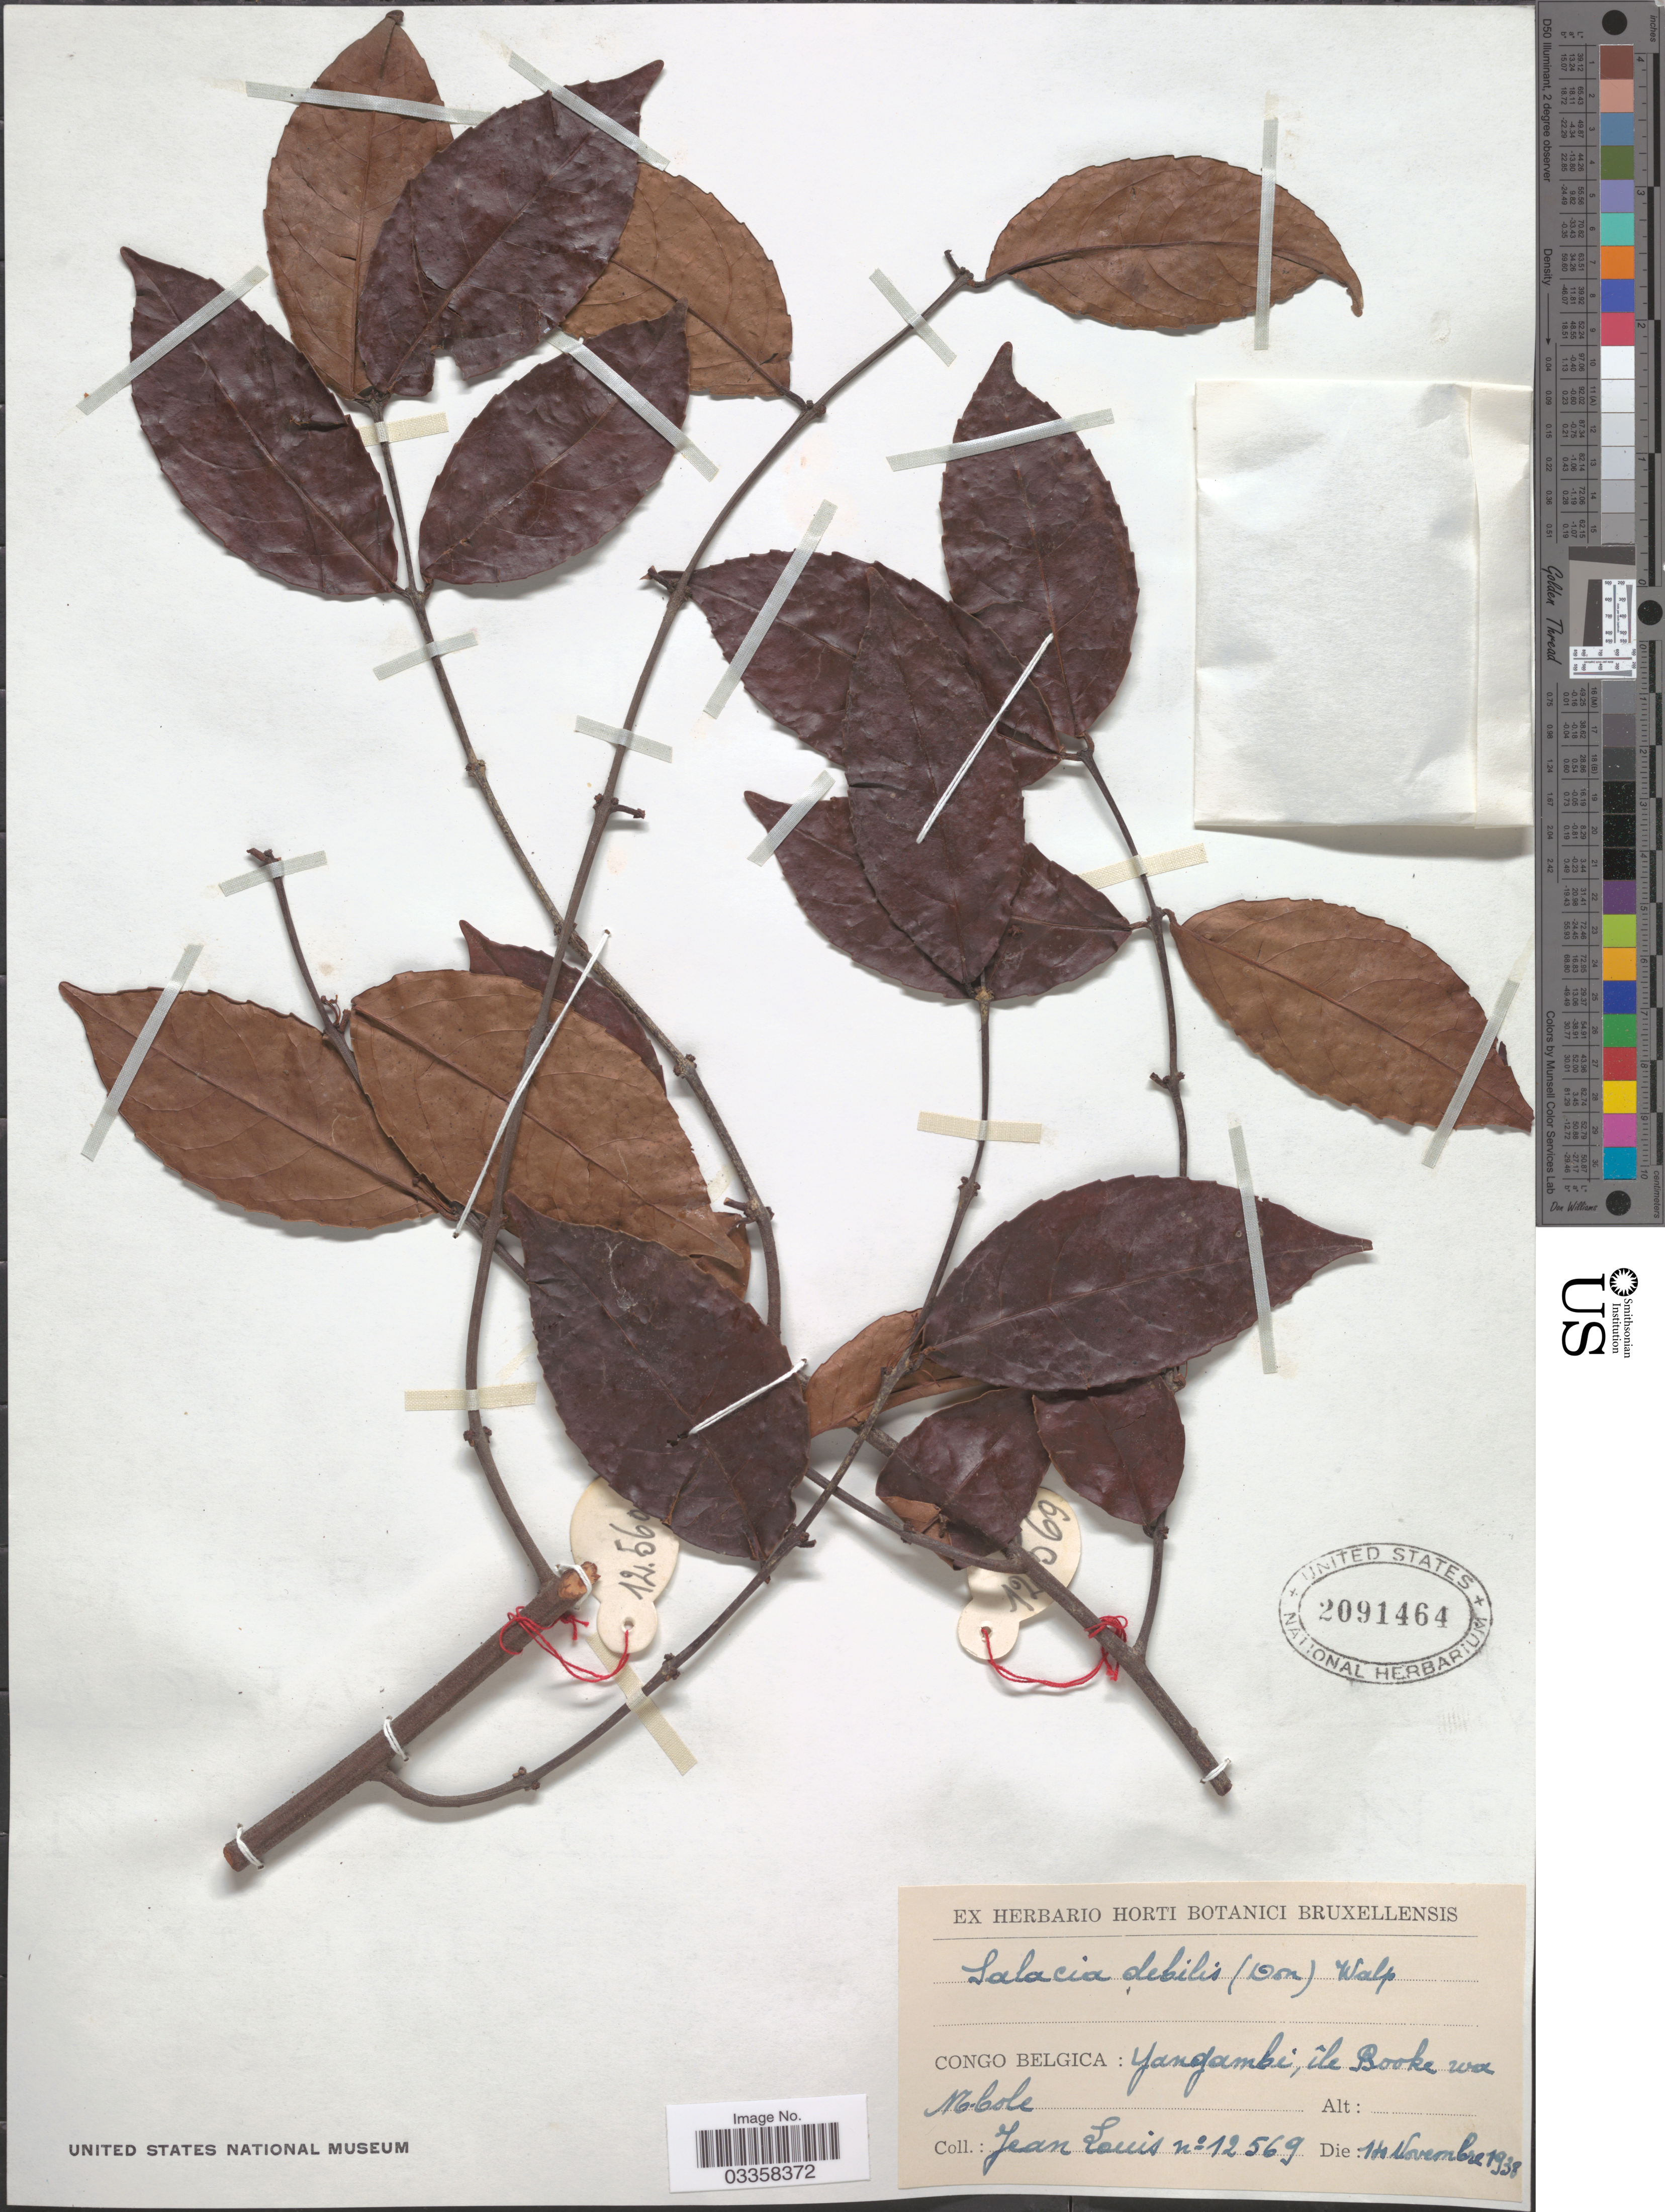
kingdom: Plantae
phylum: Tracheophyta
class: Magnoliopsida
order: Celastrales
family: Celastraceae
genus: Salacia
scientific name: Salacia debilis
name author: (G. Don) Walpers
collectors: J. Louis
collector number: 12569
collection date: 1938-11-11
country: Congo, Democratic Republic of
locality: Congo Belgica: Yangambi, île Booke wa Mbole.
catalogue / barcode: US 2091464